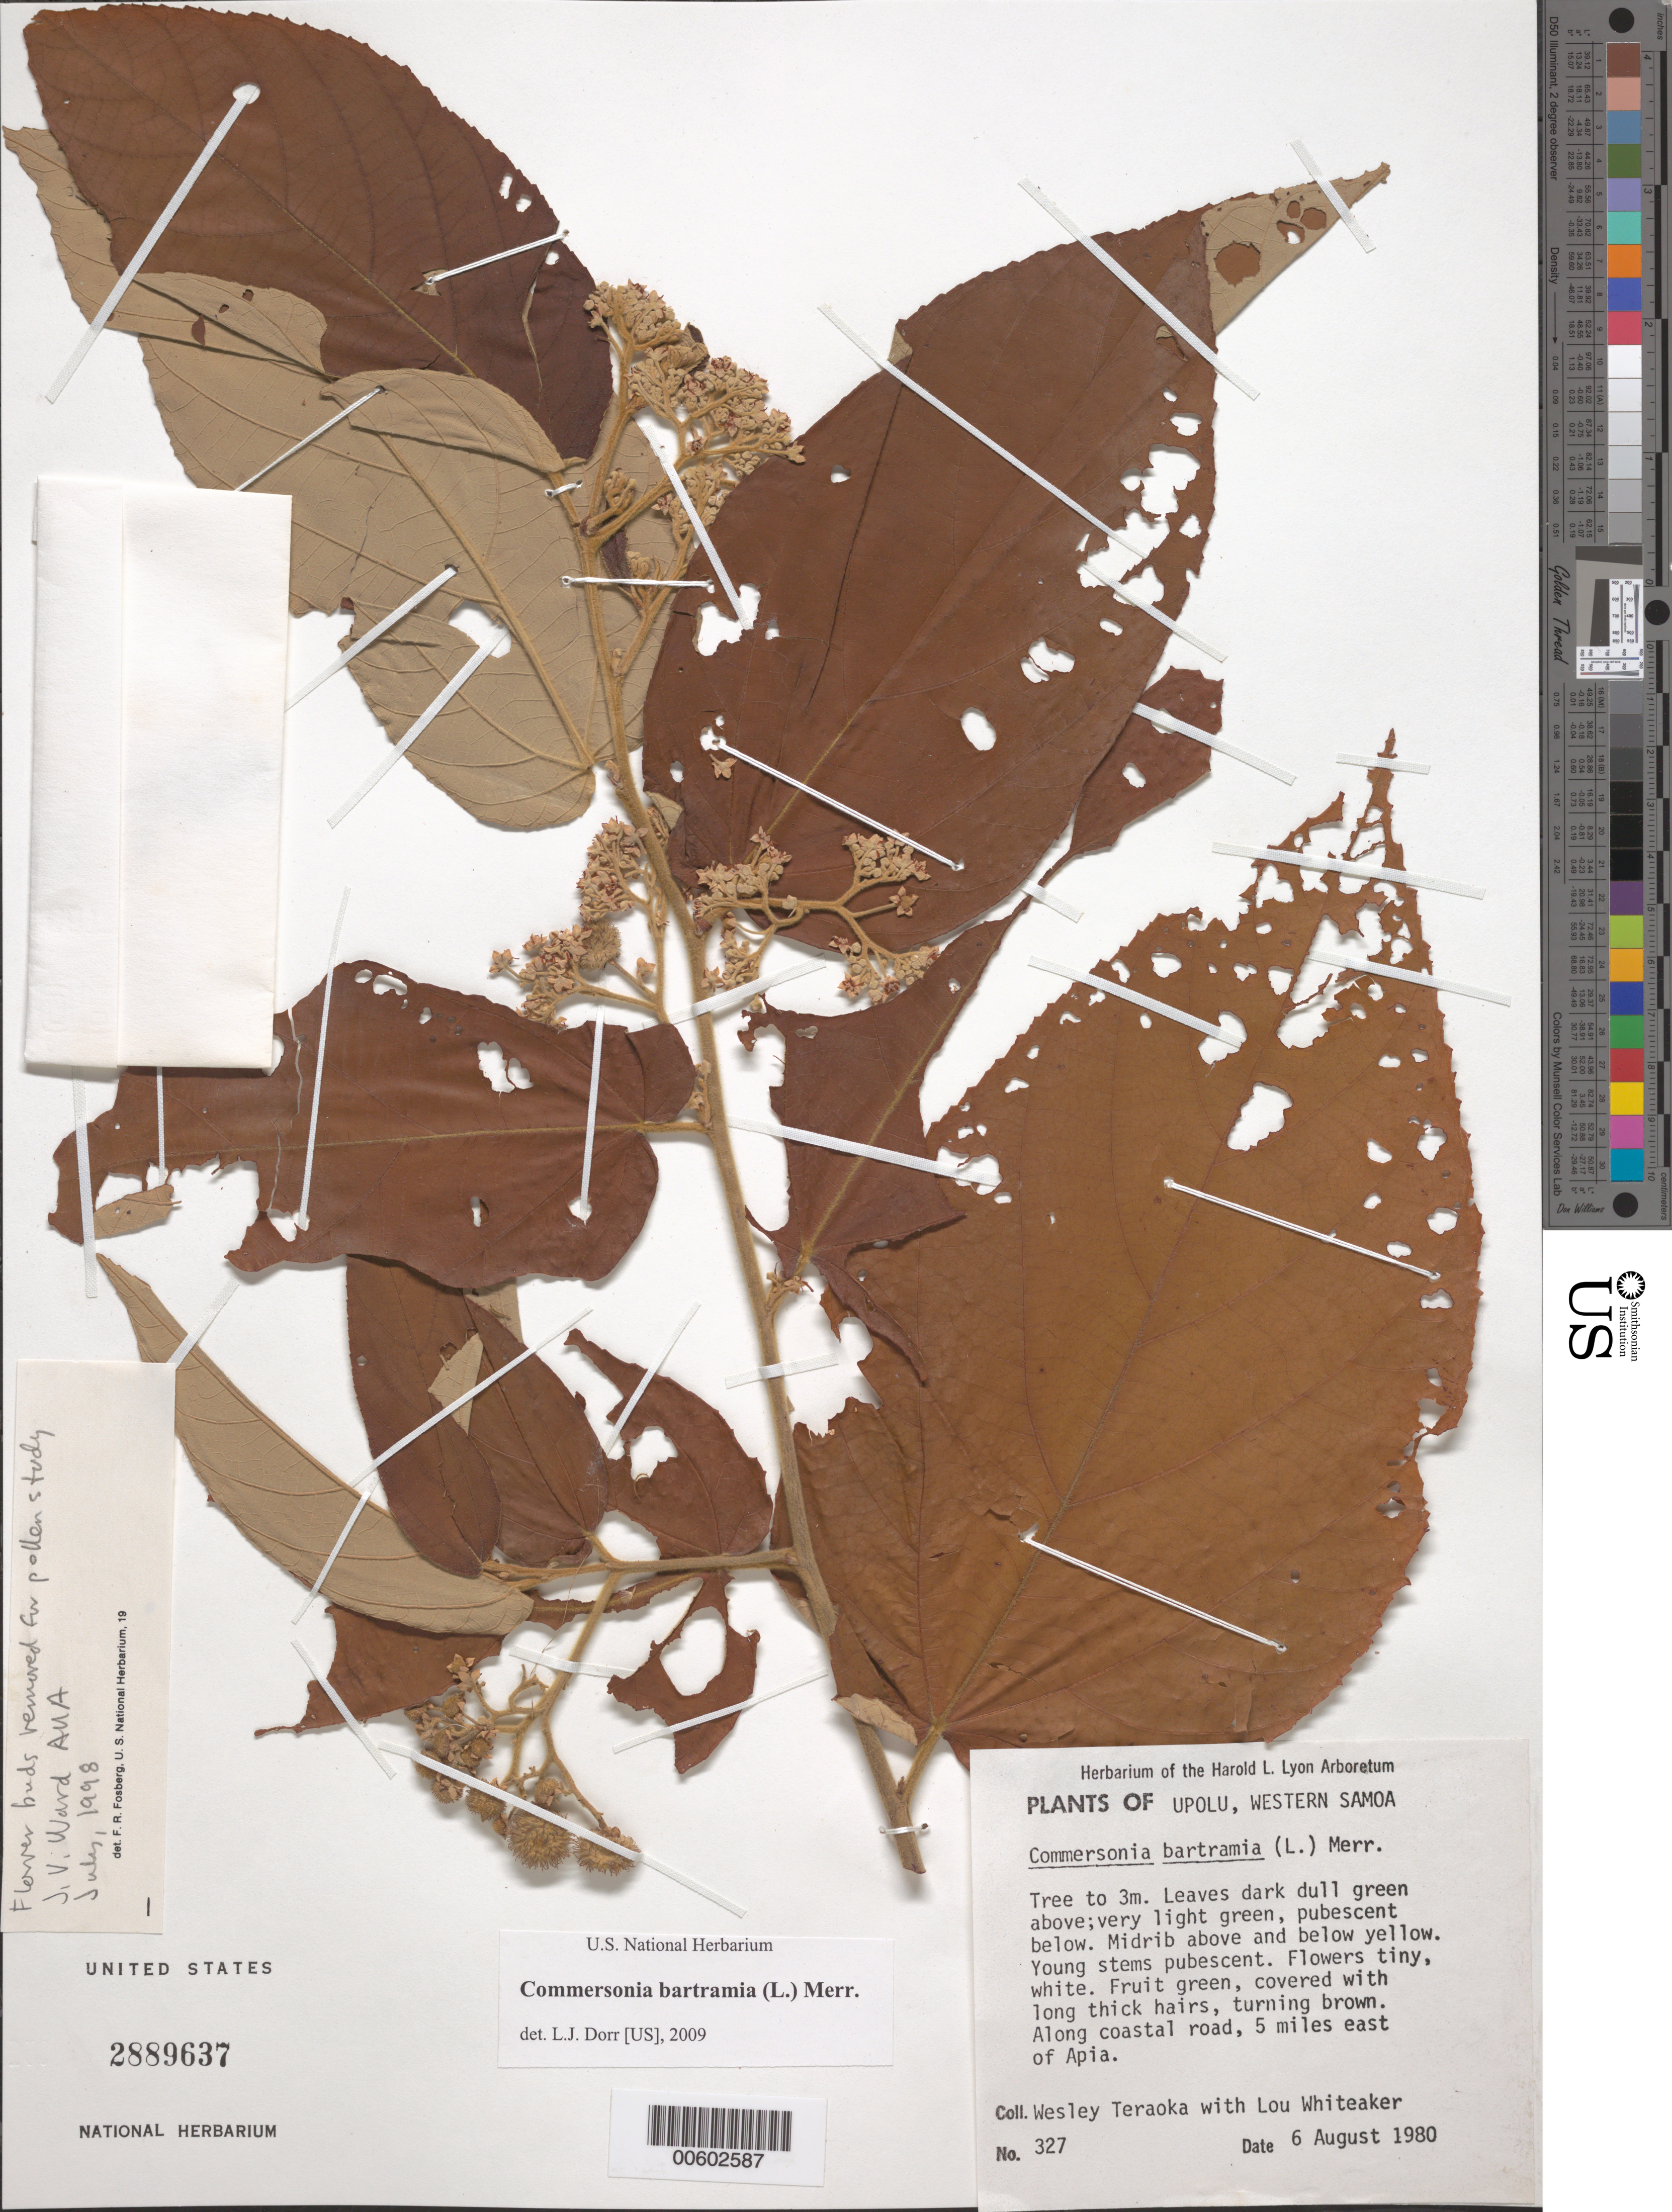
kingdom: Plantae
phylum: Tracheophyta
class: Magnoliopsida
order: Malvales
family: Malvaceae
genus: Commersonia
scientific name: Commersonia bartramia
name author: (L.) Merr.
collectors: W. Teraoka & L. Whiteaker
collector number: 327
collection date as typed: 06 Aug 1980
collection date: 1980-08-06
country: Samoa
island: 'Upolu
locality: Along coastal road, 5 miles E of Apia. [Tuamasaga District?]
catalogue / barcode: US 2889637